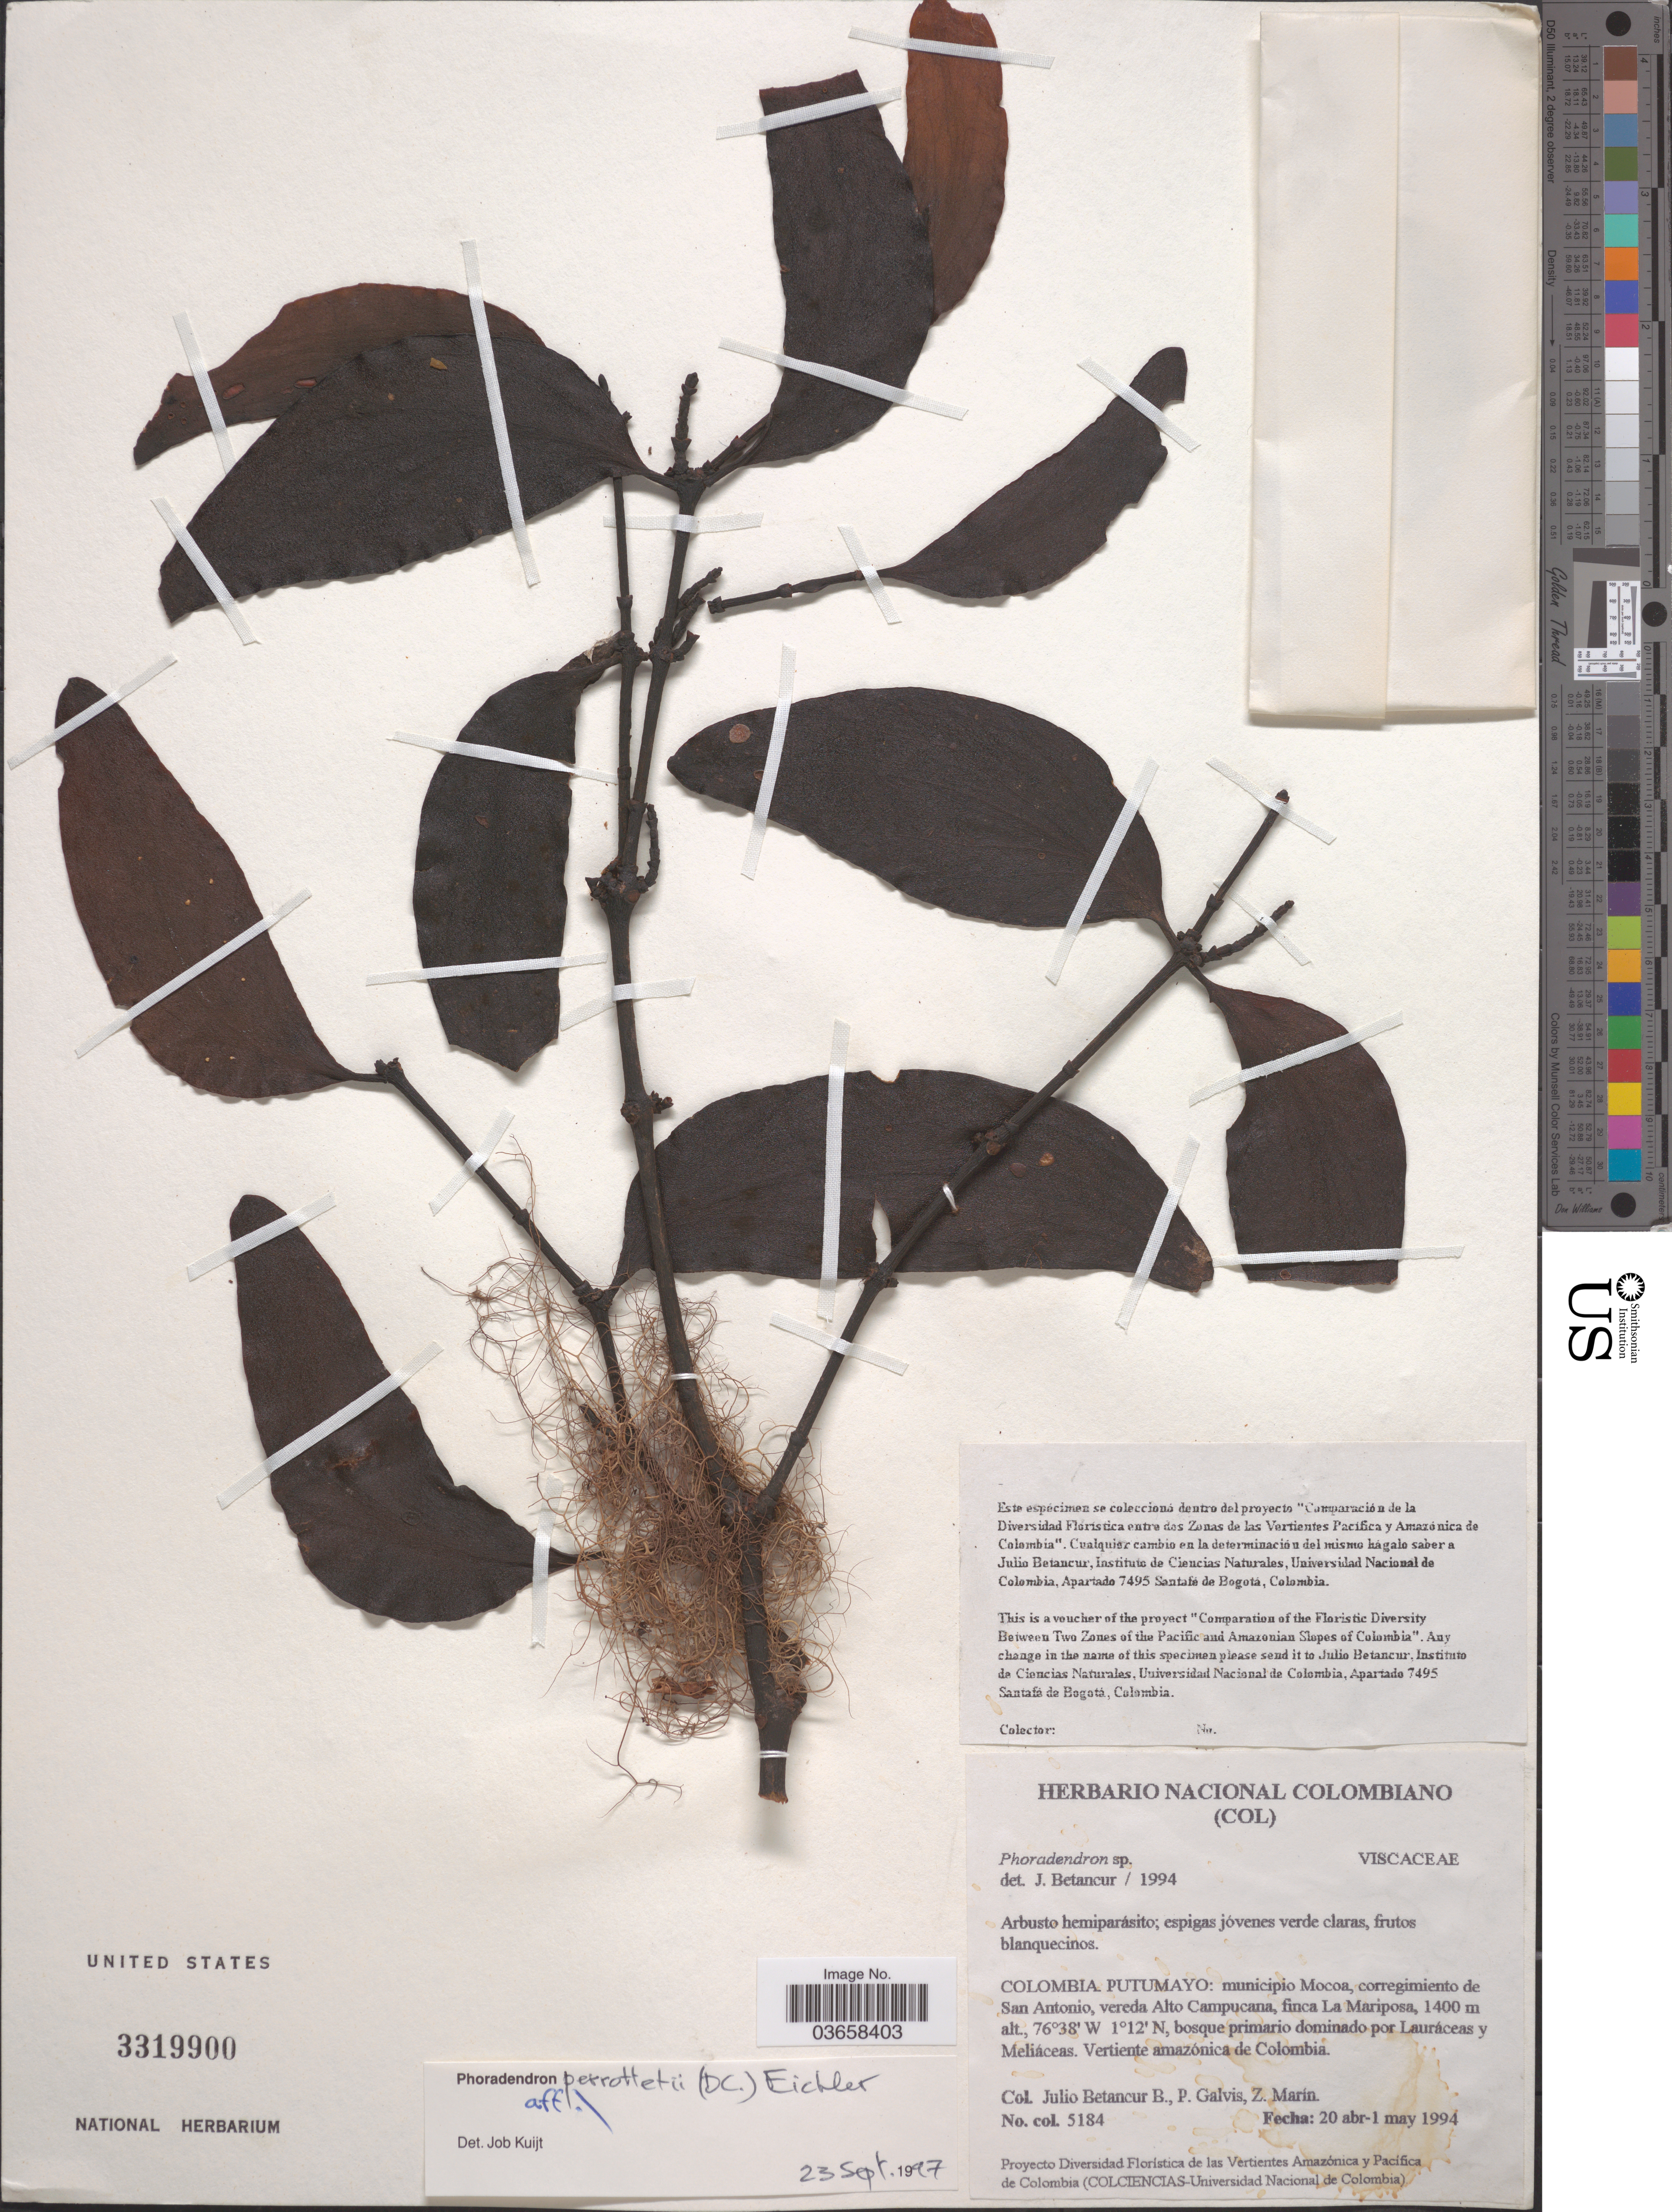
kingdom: Plantae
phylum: Tracheophyta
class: Magnoliopsida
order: Santalales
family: Viscaceae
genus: Phoradendron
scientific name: Phoradendron perrottetii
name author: (DC.) Eichler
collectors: J. Betancur-B., P. Galvis & Z. Marin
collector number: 5184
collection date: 1994-04-20/1994-05-01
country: Colombia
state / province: Putumayo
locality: Municipio Mocoa, corregimiento de San Antonio, vereda Alto Campucana, finca La Mariposa.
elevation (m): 1400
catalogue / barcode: US 3319900